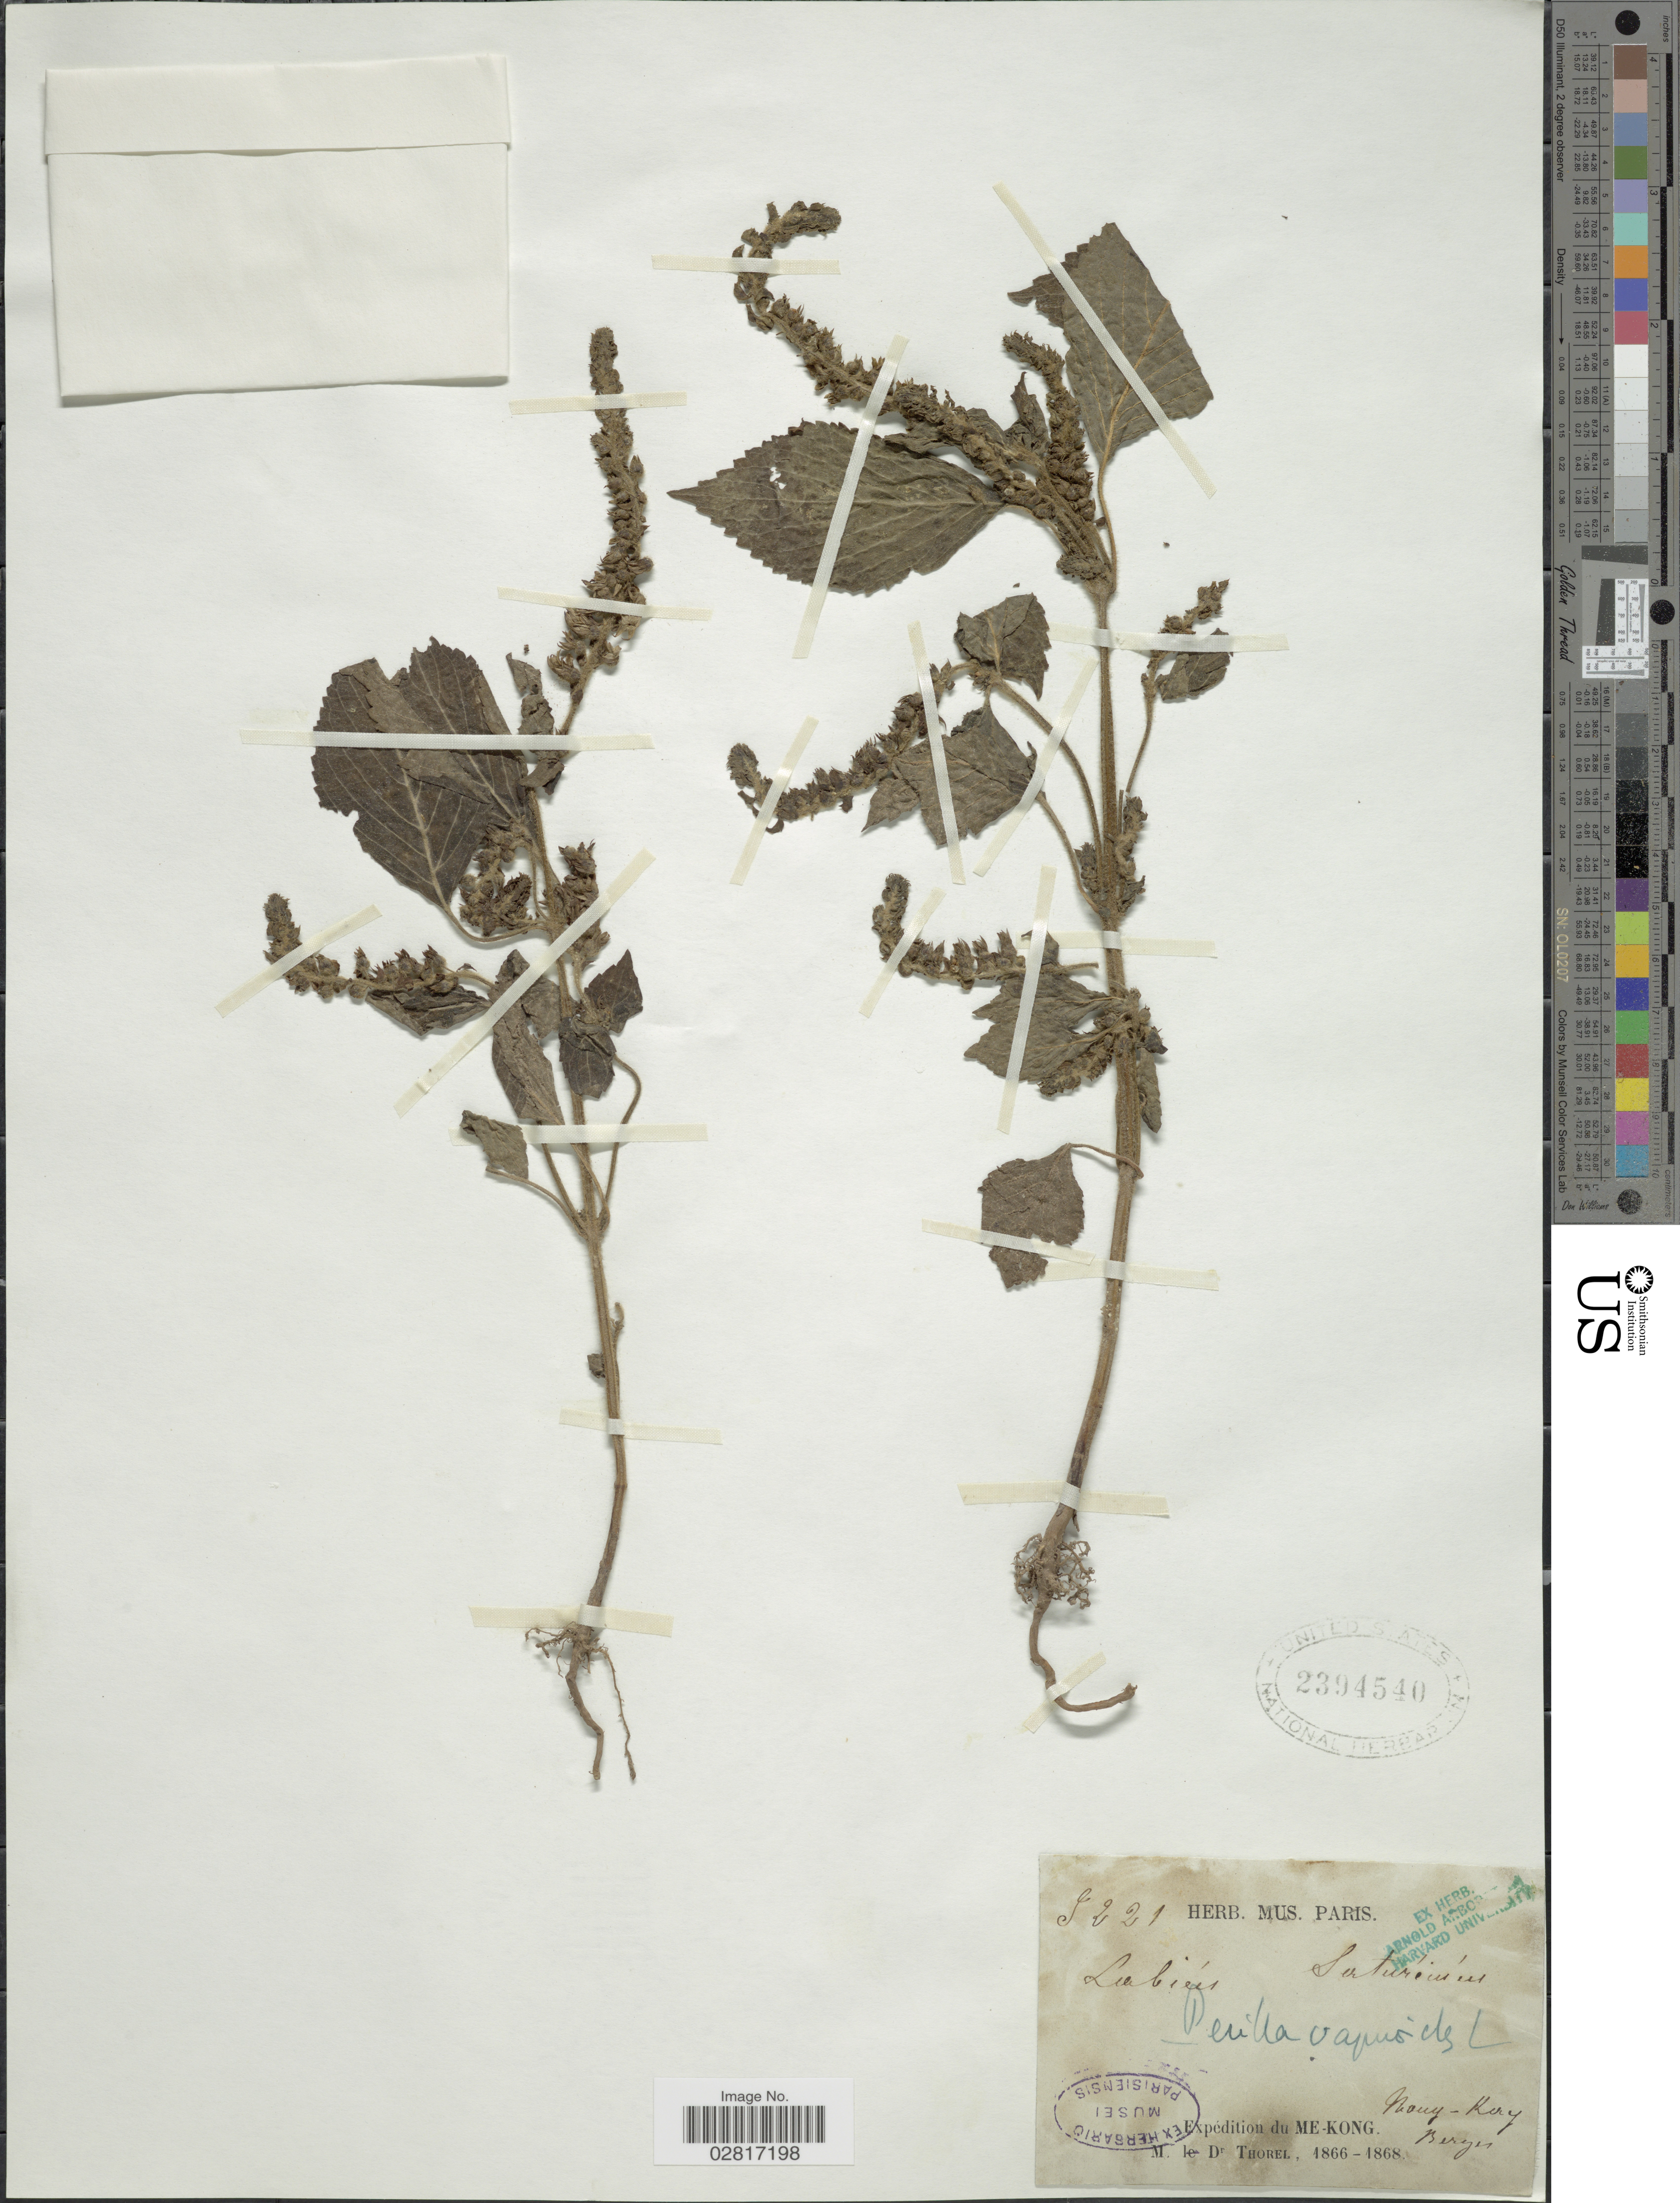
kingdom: Plantae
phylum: Tracheophyta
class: Magnoliopsida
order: Lamiales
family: Lamiaceae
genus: Perilla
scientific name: Perilla frutescens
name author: (L.) Britton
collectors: C. Thorel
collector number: S221*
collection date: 1866/1868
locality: Me-Kong, Nouy-Kery [interpreted] Bergen [interpreted]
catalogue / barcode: US 2394540